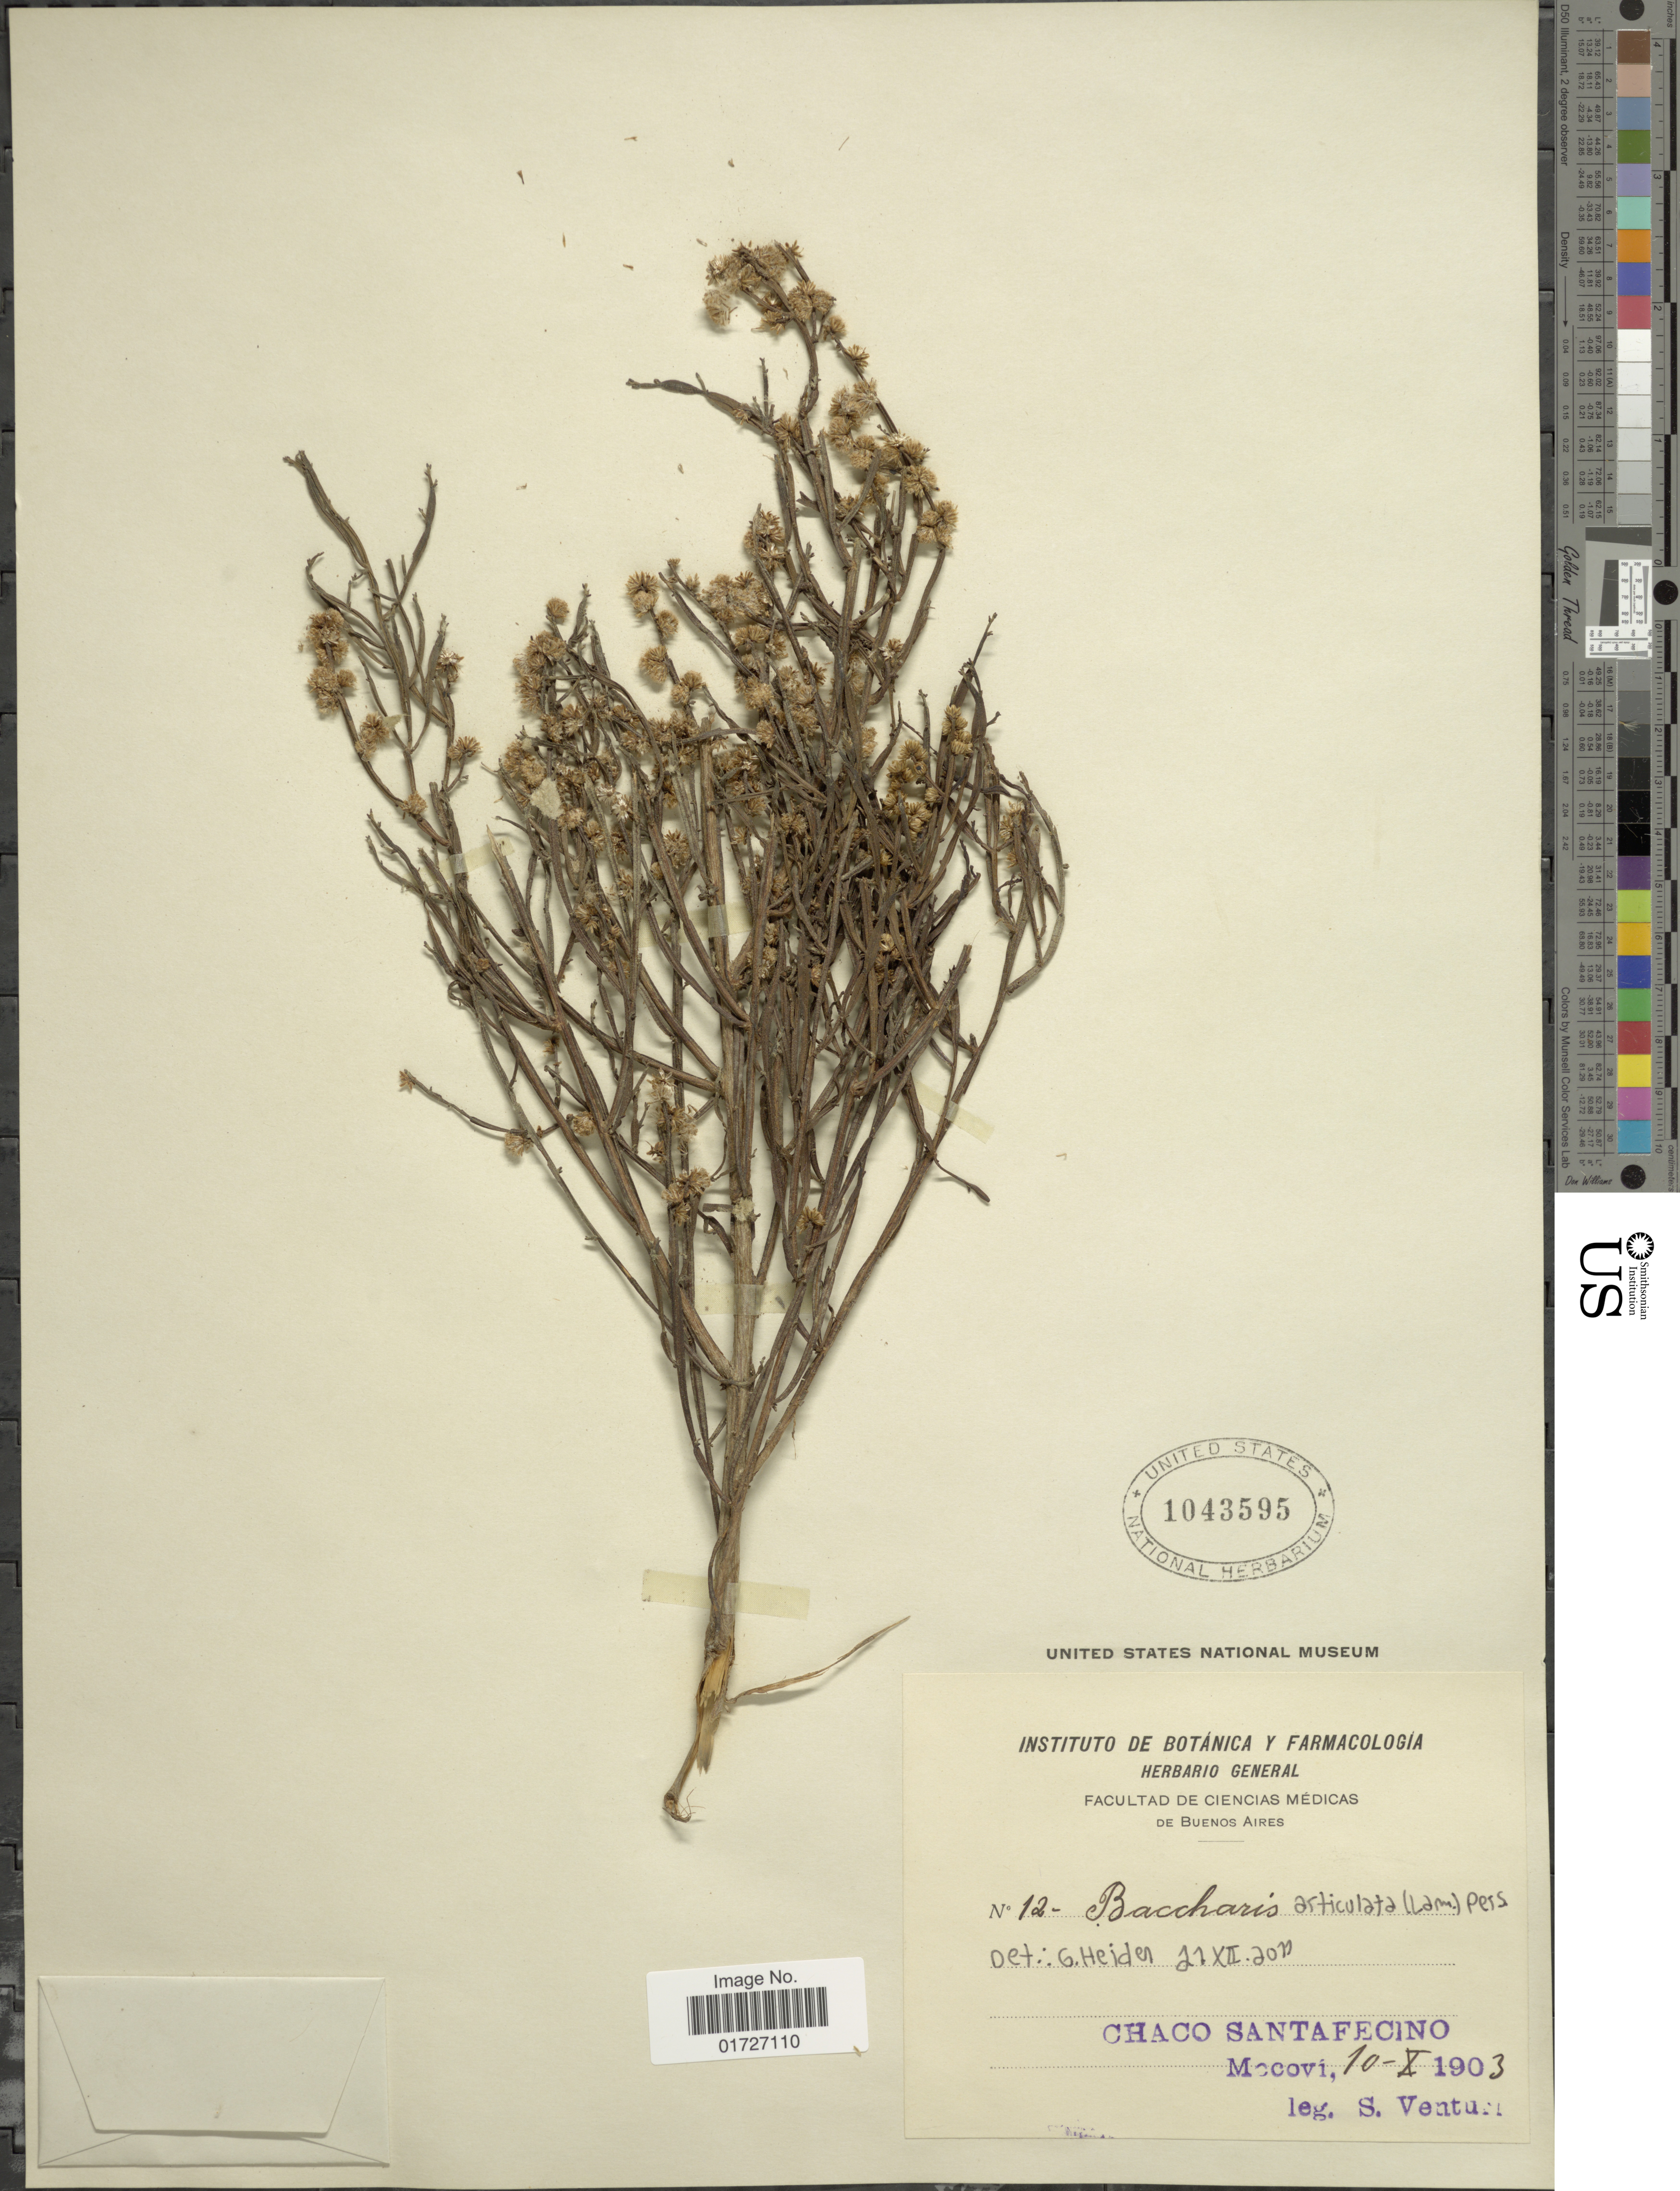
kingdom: Plantae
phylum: Tracheophyta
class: Magnoliopsida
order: Asterales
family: Asteraceae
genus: Baccharis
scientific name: Baccharis articulata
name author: (Lam.) Pers.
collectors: S. Venturi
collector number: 12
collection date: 1903-10-10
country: Argentina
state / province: Chaco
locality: Chaco Santo Fecino, Mocovi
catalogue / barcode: US 1043595